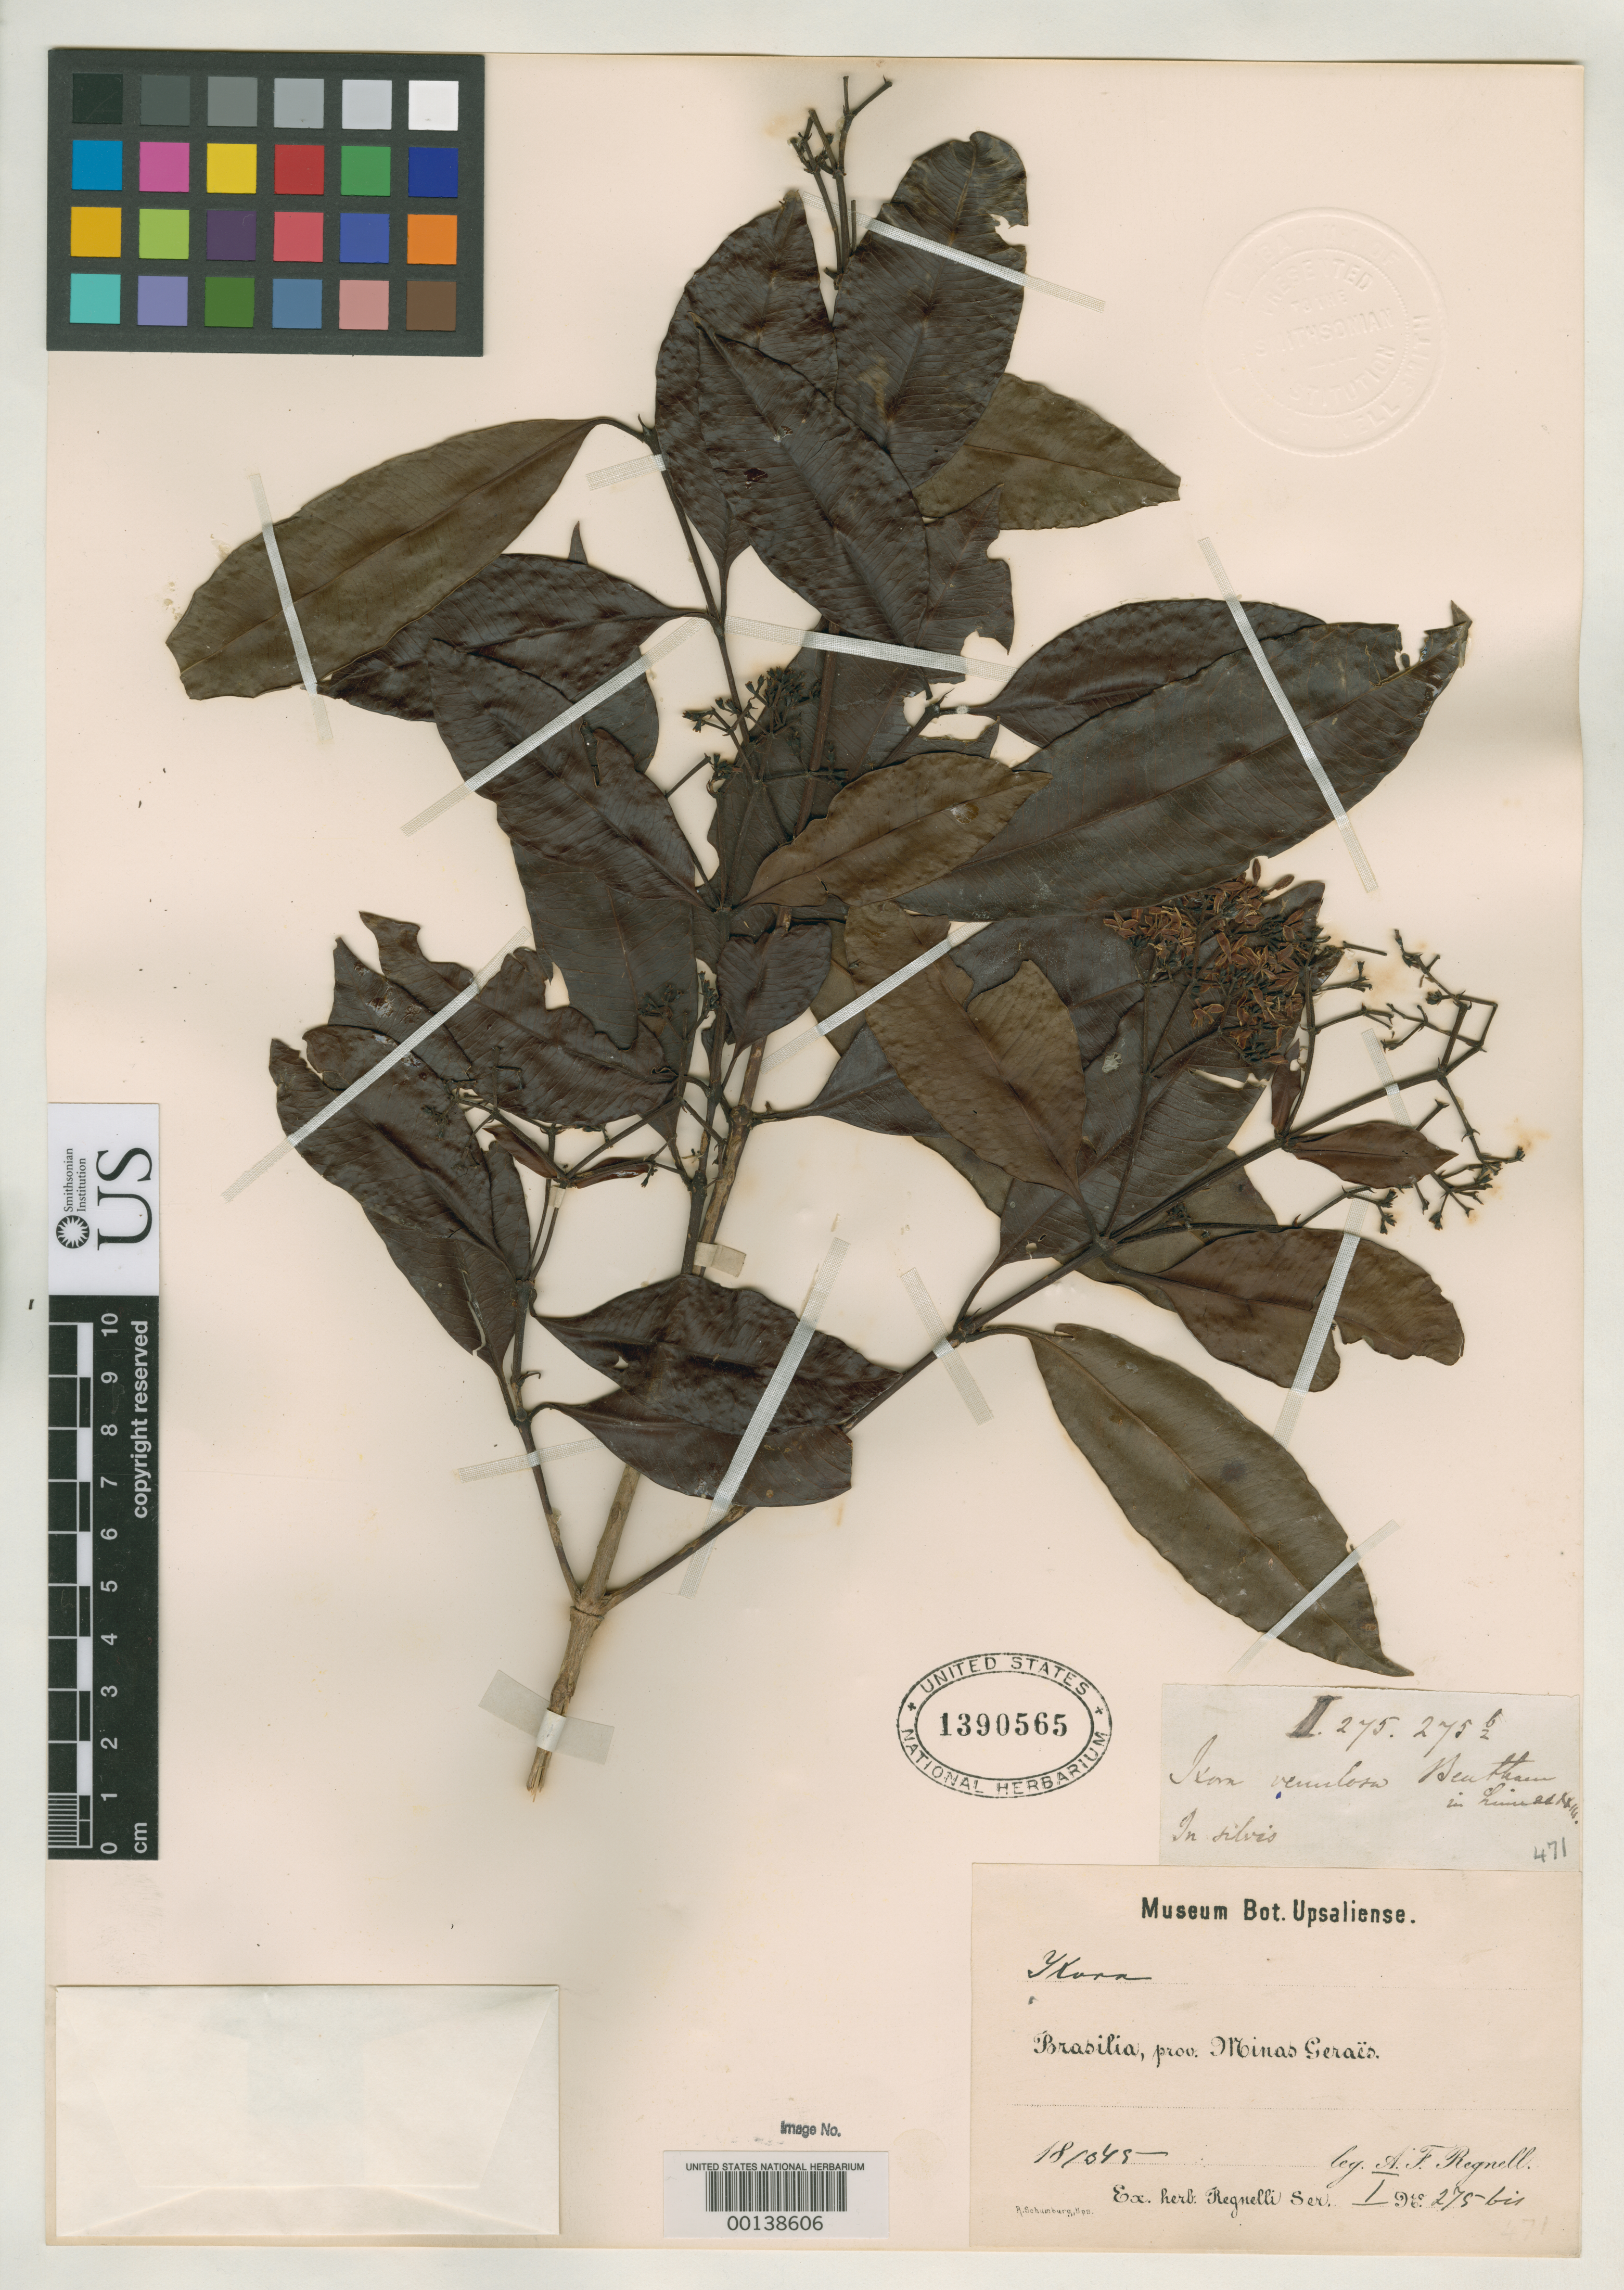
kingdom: Plantae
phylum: Tracheophyta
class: Magnoliopsida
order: Gentianales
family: Rubiaceae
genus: Ixora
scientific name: Ixora venulosa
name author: Benth.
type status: Isosyntype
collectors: A. F. Regnell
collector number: I 275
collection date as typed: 1845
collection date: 1845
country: Brazil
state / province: Minas Gerais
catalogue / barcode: US 1390565